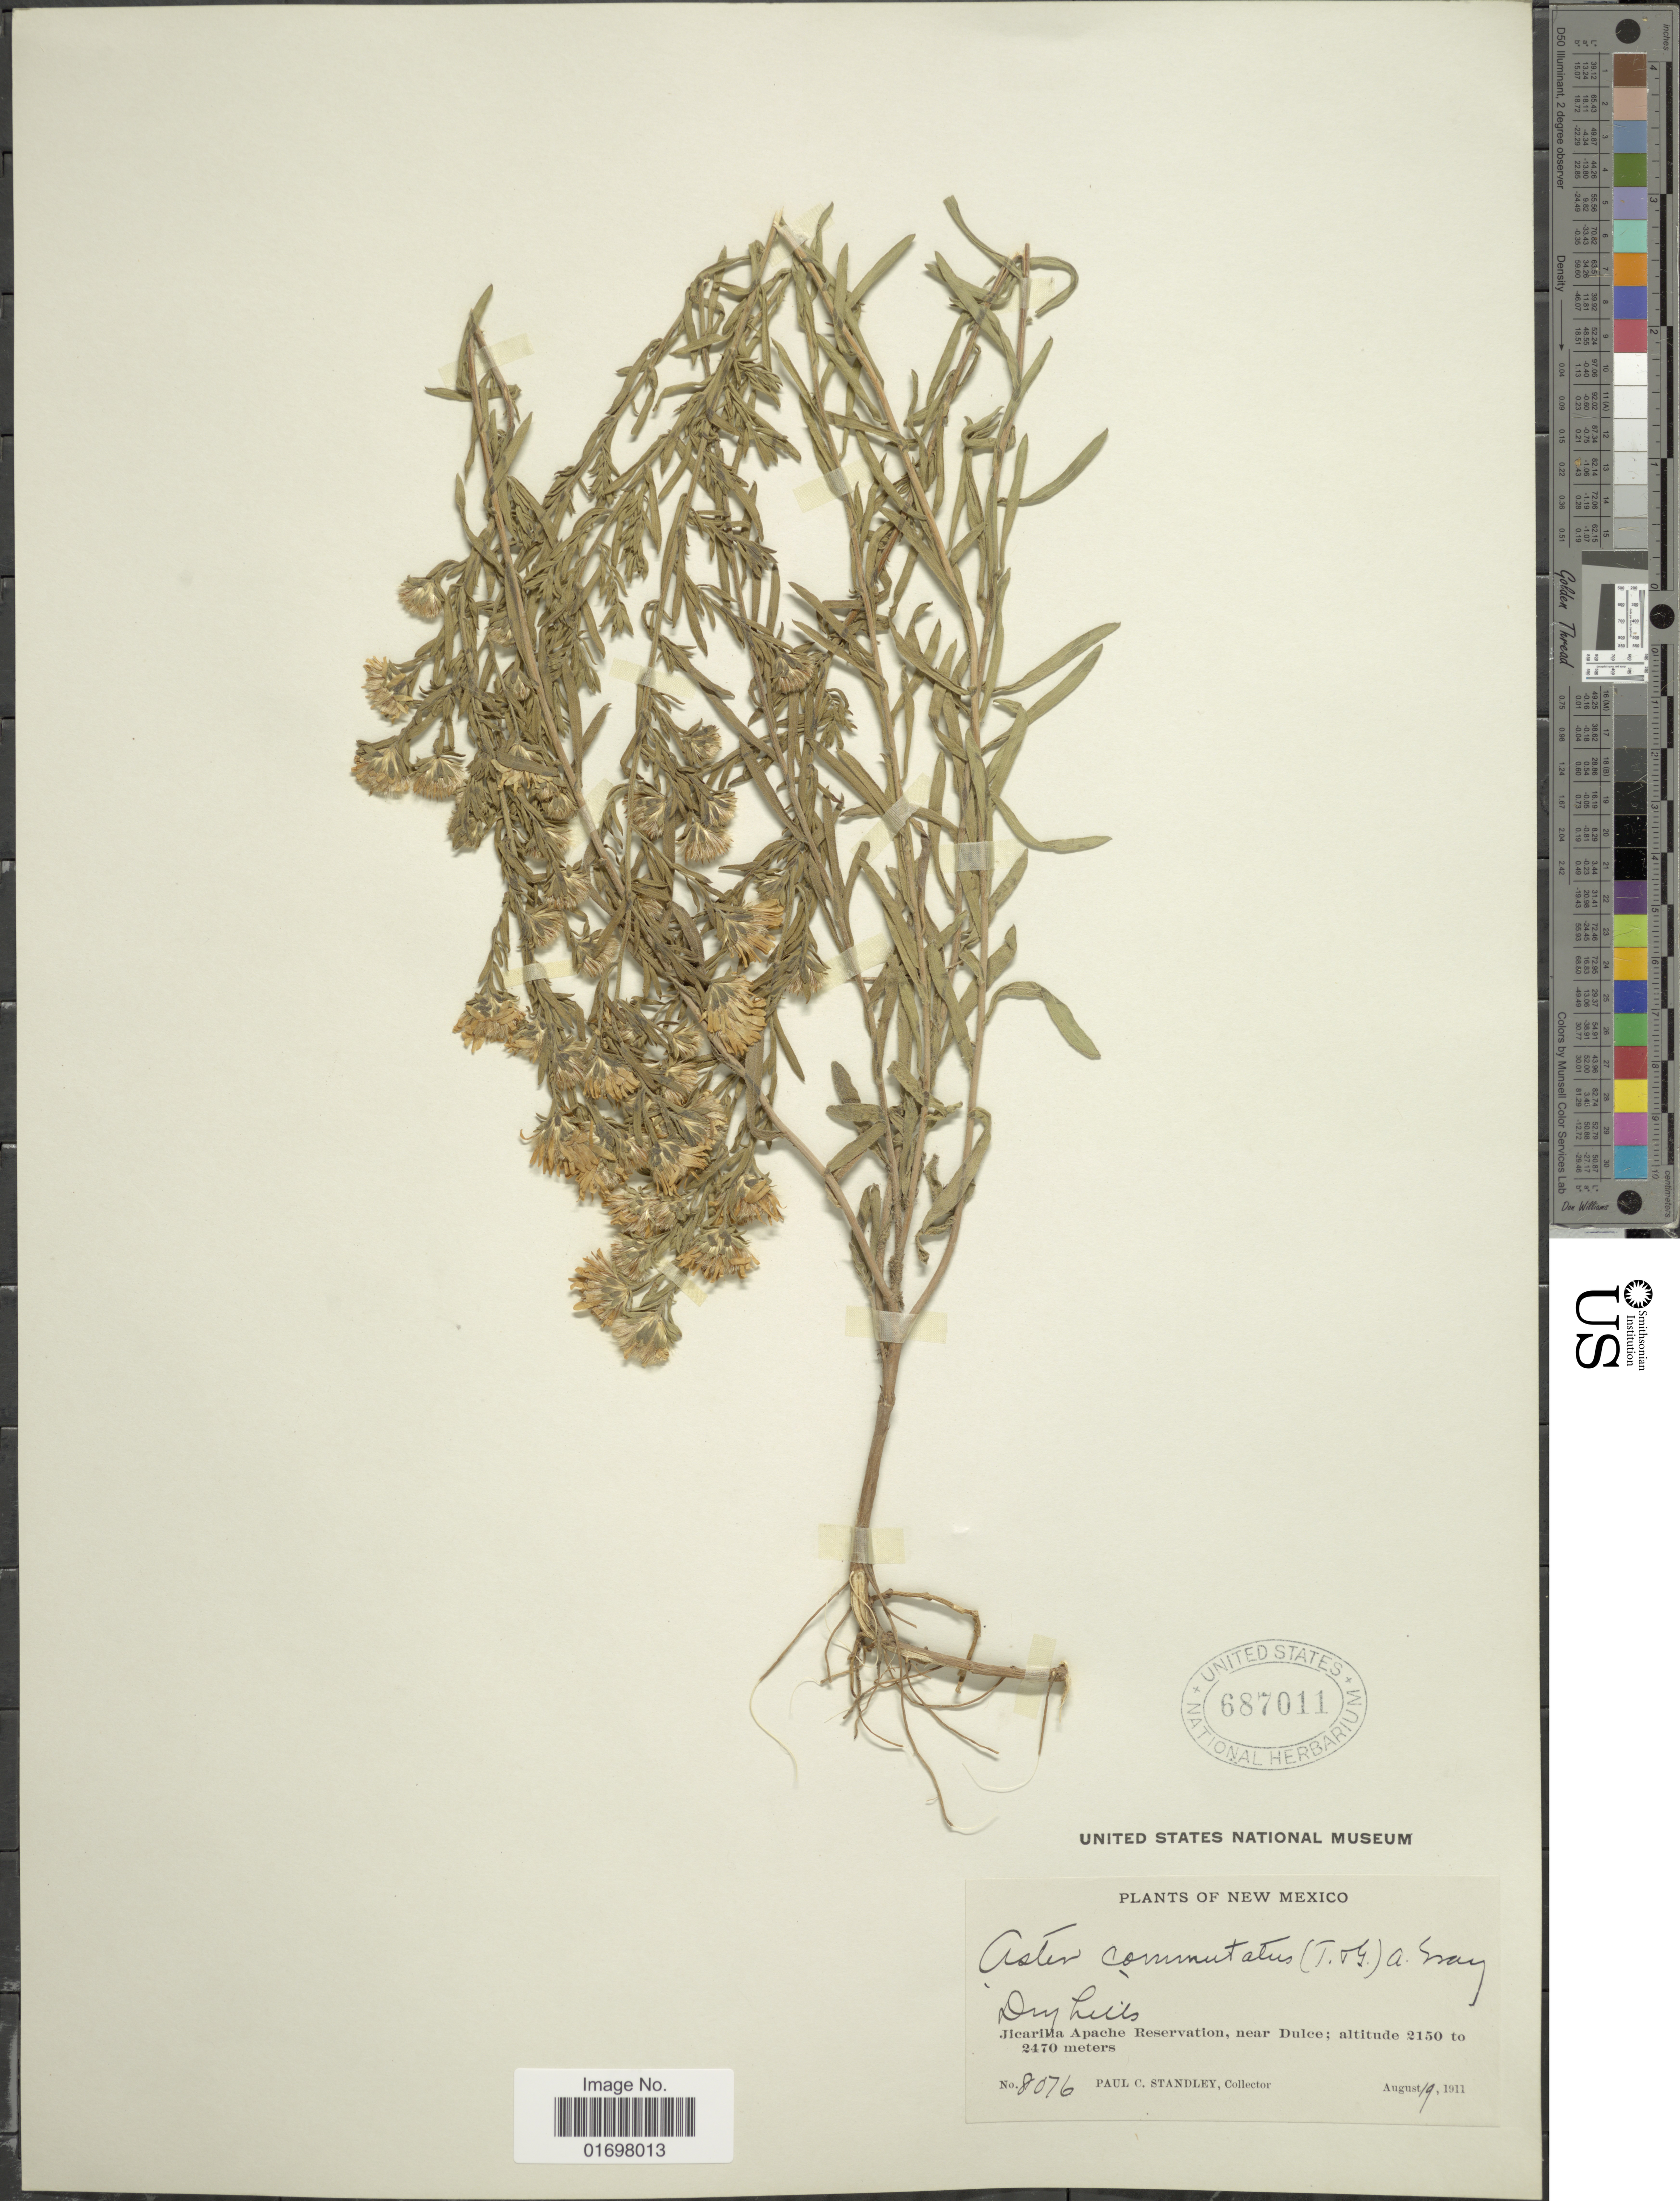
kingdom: Plantae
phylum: Tracheophyta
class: Magnoliopsida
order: Asterales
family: Asteraceae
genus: Symphyotrichum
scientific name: Symphyotrichum falcatum var. commutatum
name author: (Torr. & A. Gray) G.L. Nesom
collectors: P. C. Standley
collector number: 8076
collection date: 1911-08-19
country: United States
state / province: New Mexico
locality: Jicariba Apache Reservation, near Dulce.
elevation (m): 2150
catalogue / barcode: US 687011